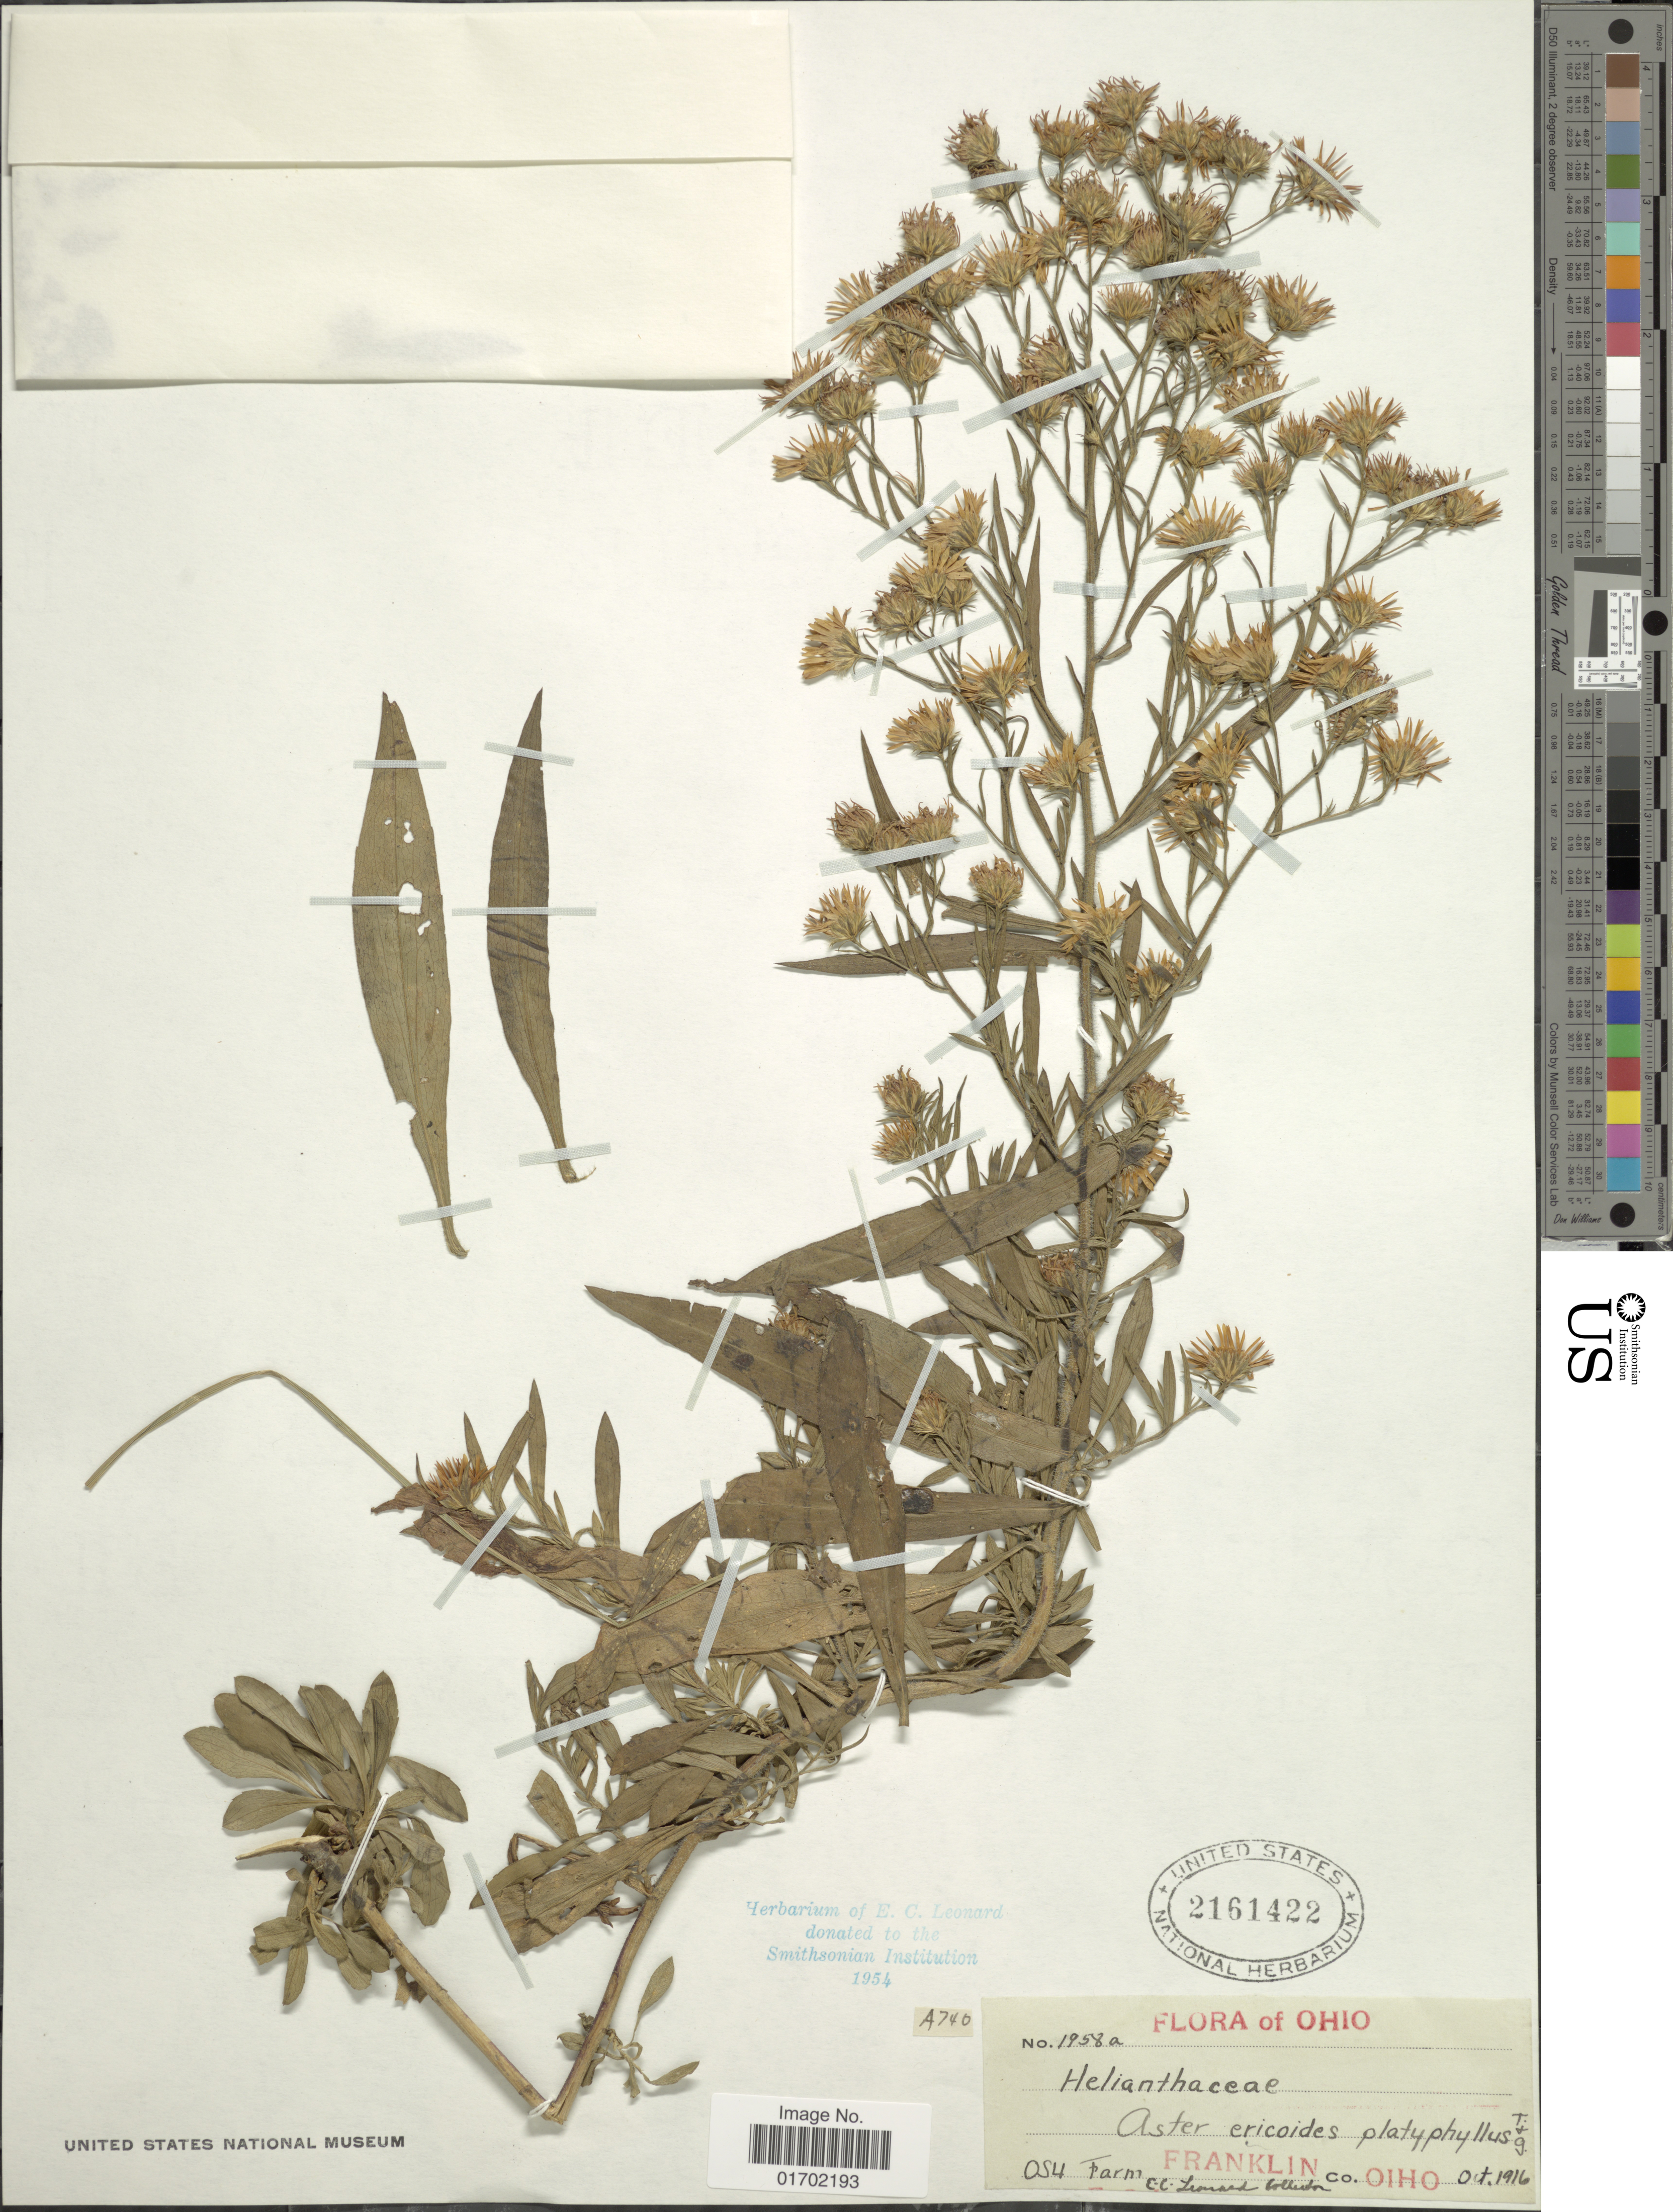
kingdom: Plantae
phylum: Tracheophyta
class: Magnoliopsida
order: Asterales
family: Asteraceae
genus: Symphyotrichum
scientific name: Symphyotrichum pilosum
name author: (Willd.) G.L. Nesom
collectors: E. C. Leonard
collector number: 1958a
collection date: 1916-10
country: United States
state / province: Ohio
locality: OSU Farm, Franklin Co.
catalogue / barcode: US 2161422